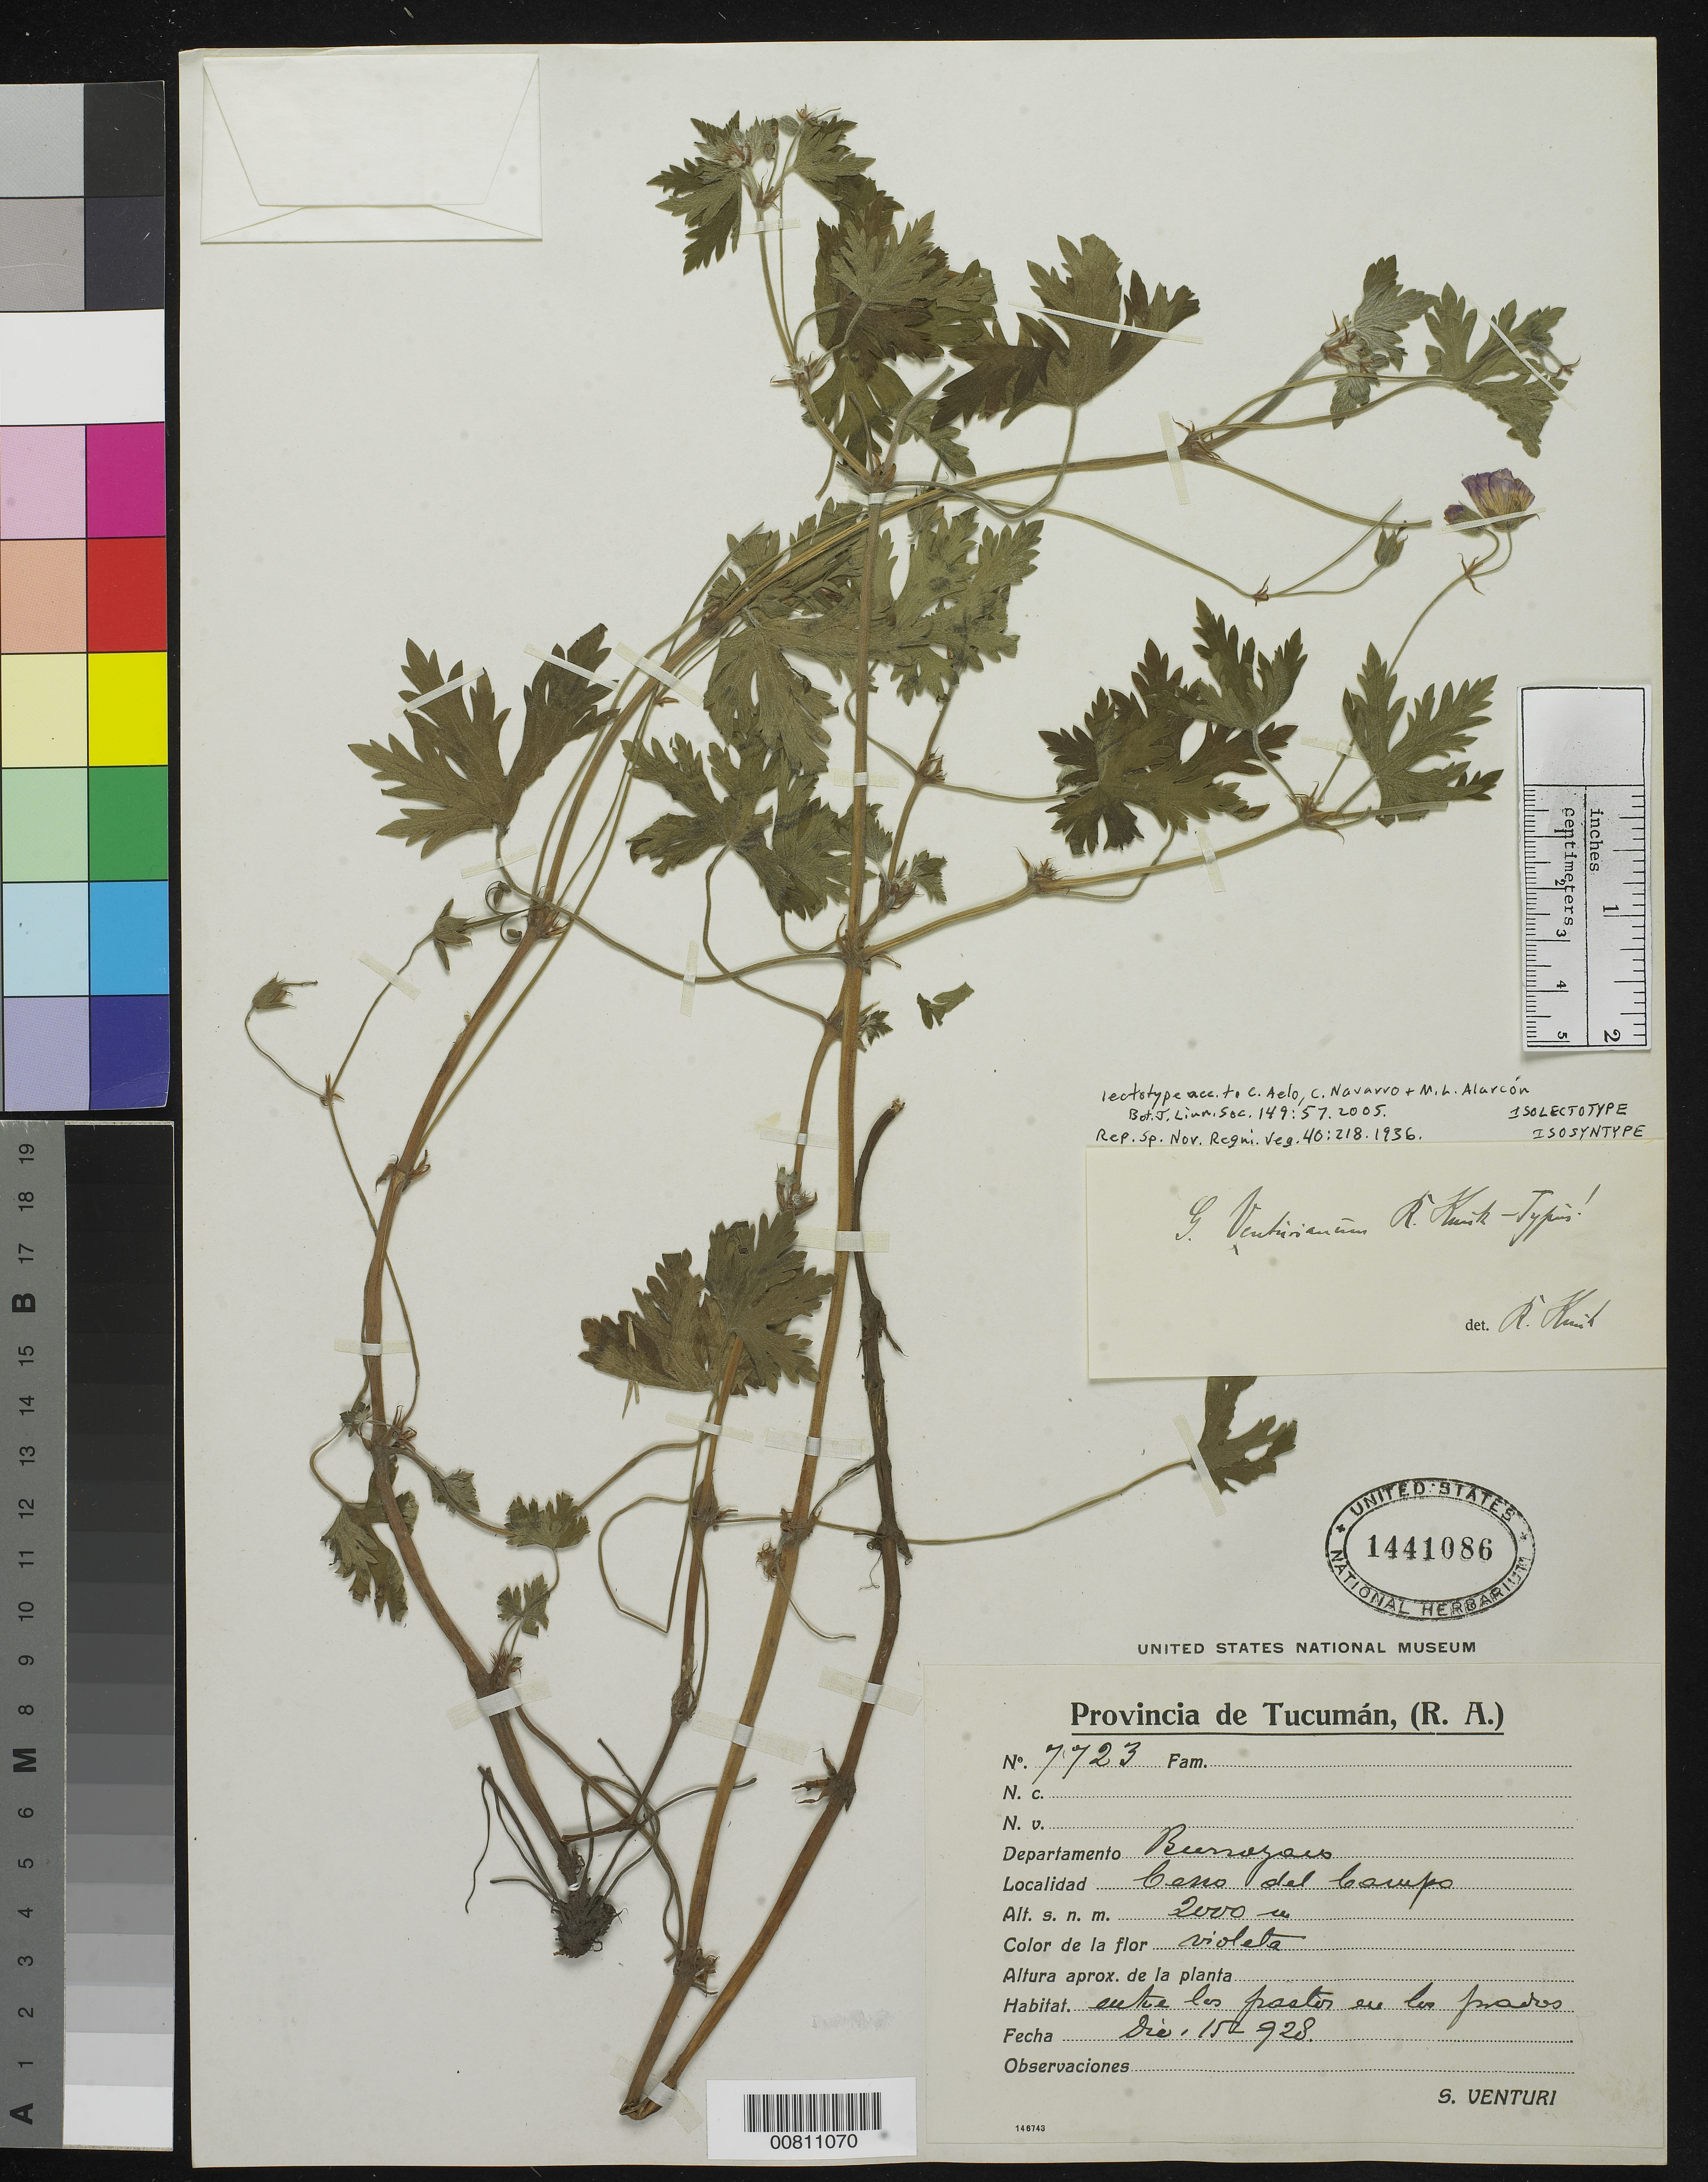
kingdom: Plantae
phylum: Tracheophyta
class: Magnoliopsida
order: Geraniales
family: Geraniaceae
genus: Geranium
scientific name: Geranium venturianum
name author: R. Knuth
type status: Isolectotype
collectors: S. Venturi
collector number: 7723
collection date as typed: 15 Dec 1928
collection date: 1928-12-15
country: Argentina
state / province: Tucumán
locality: Departamento Burruyacu, Cerro del Campo.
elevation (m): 2000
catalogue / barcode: US 1441086